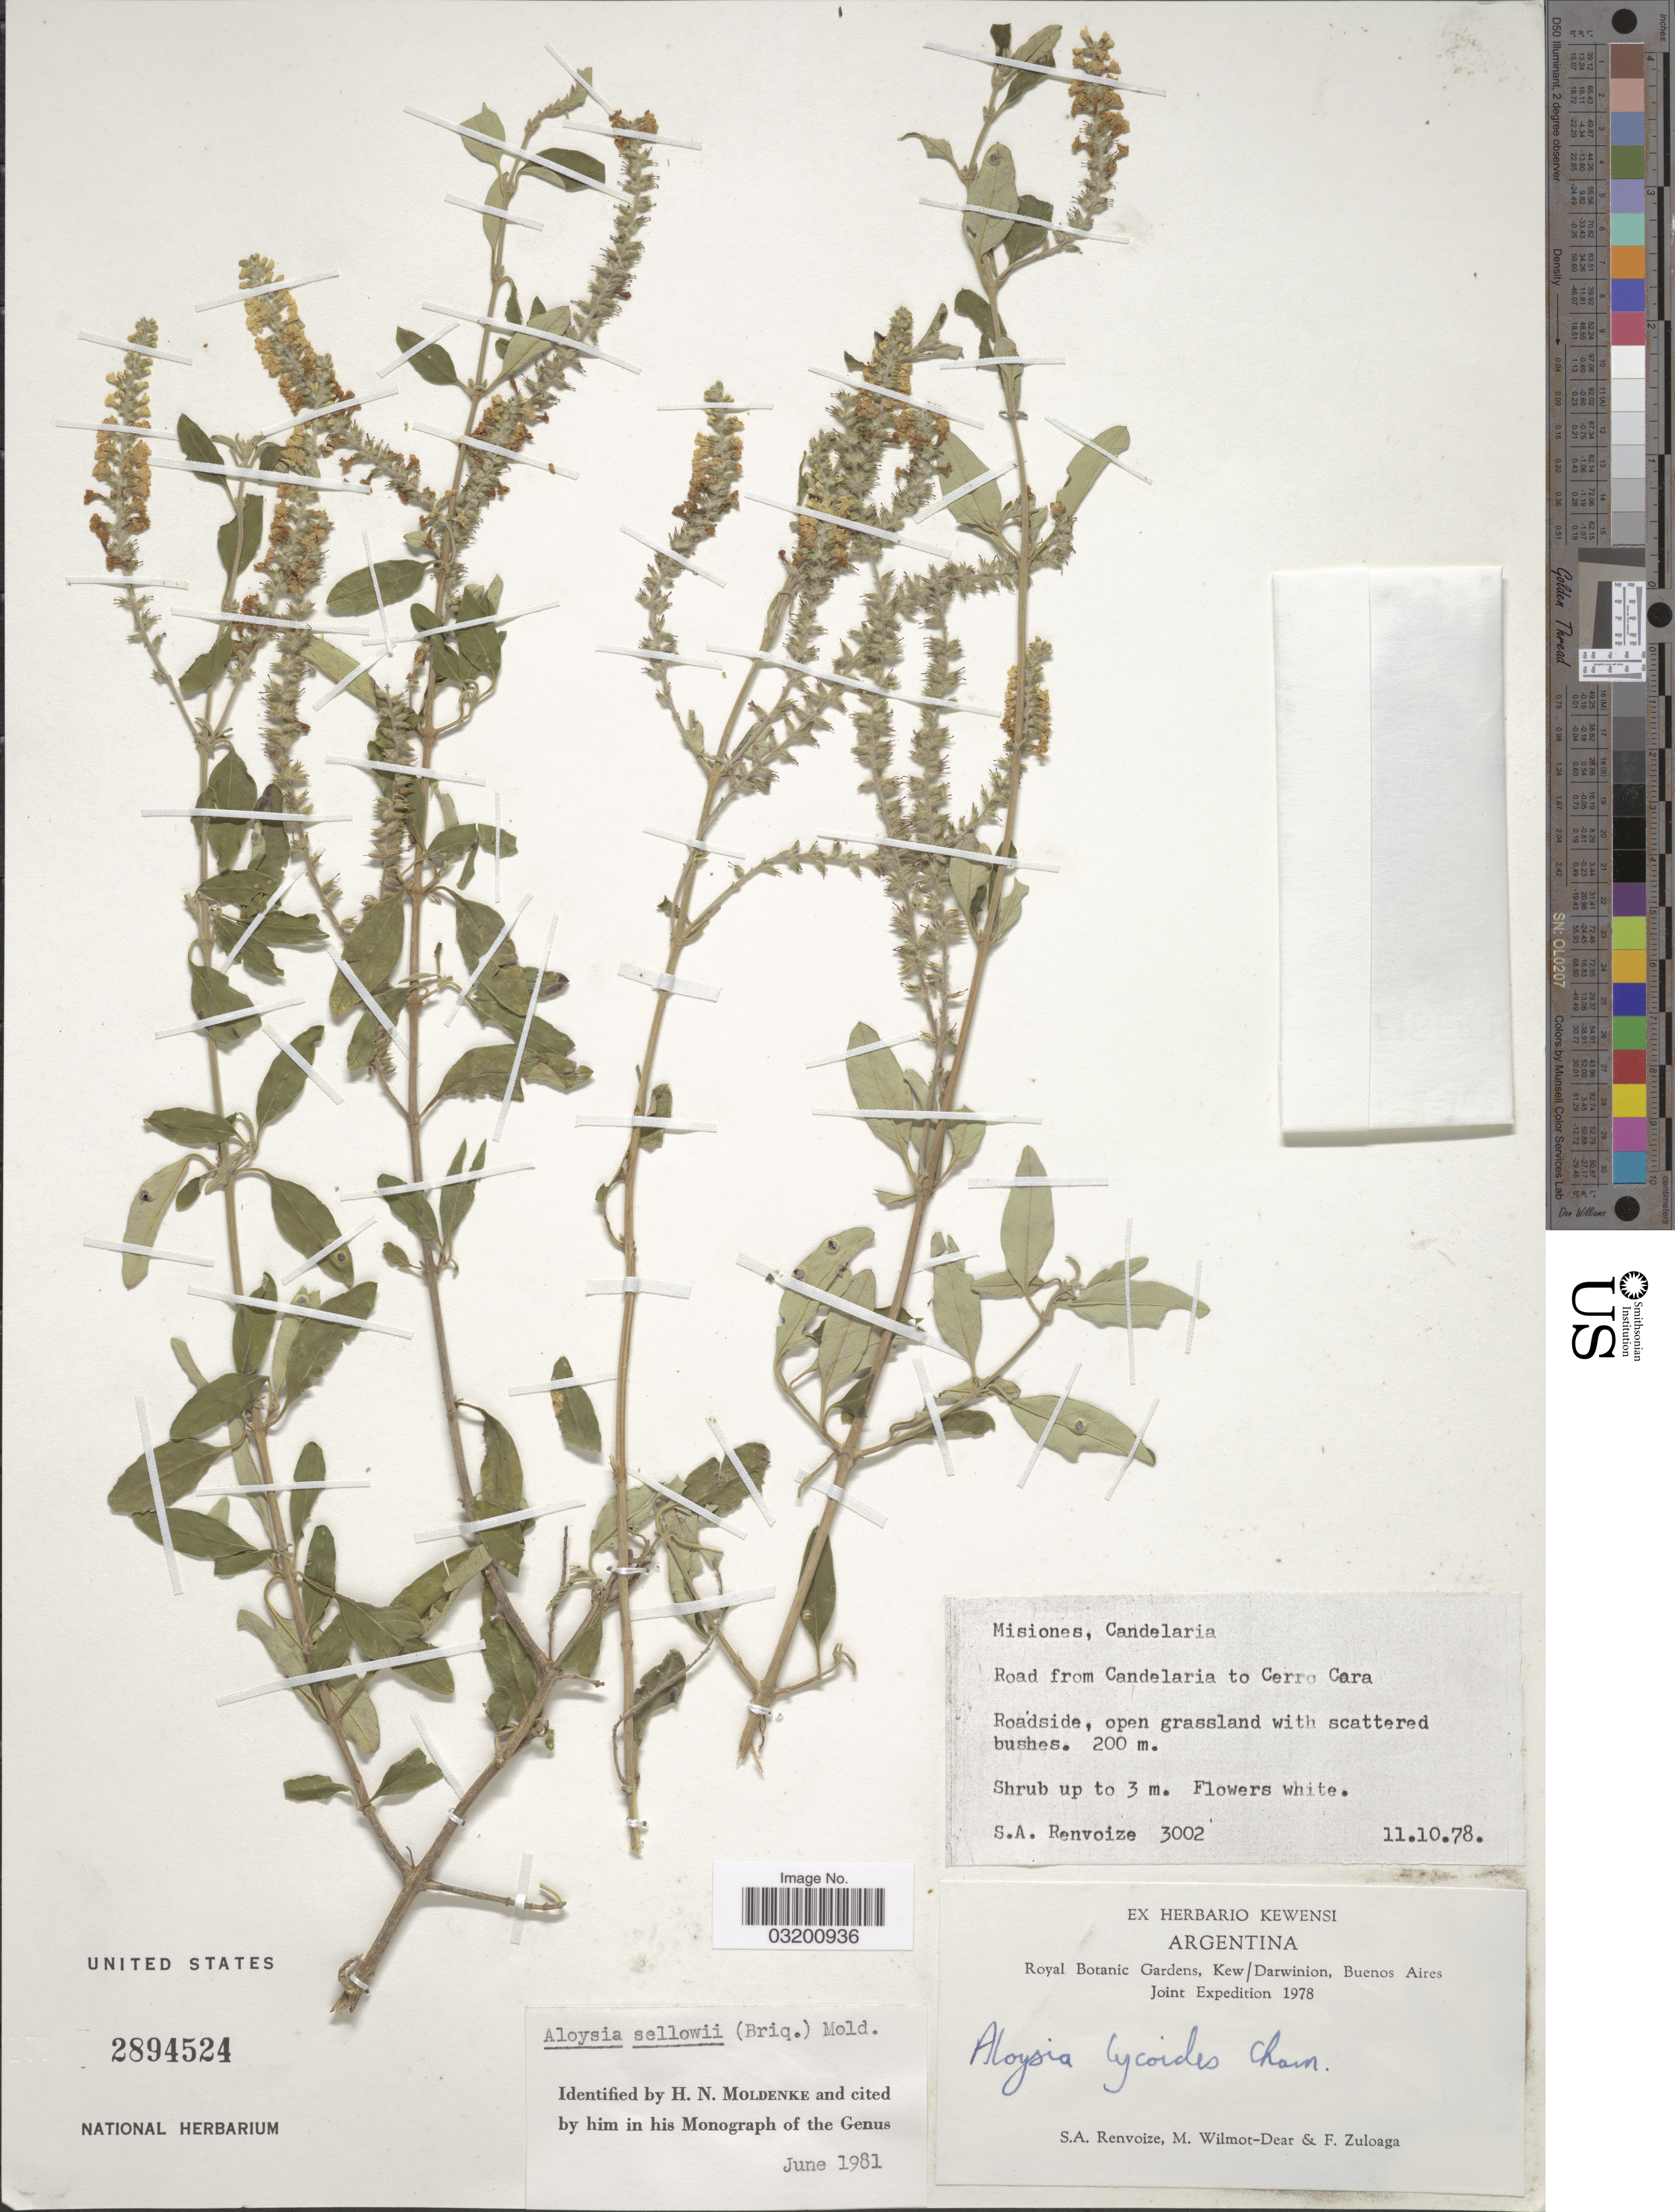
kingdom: Plantae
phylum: Tracheophyta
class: Magnoliopsida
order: Lamiales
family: Verbenaceae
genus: Aloysia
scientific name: Aloysia sellowii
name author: (Briq.) Moldenke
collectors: S. A. Renvoize, M. Wilmot-Dear & F. Zuloaga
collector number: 3002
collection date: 1978-10-11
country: Argentina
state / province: Misiones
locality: Candelaria, Road from Candelaria to Cerro Cara.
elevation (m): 200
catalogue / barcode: US 2894524